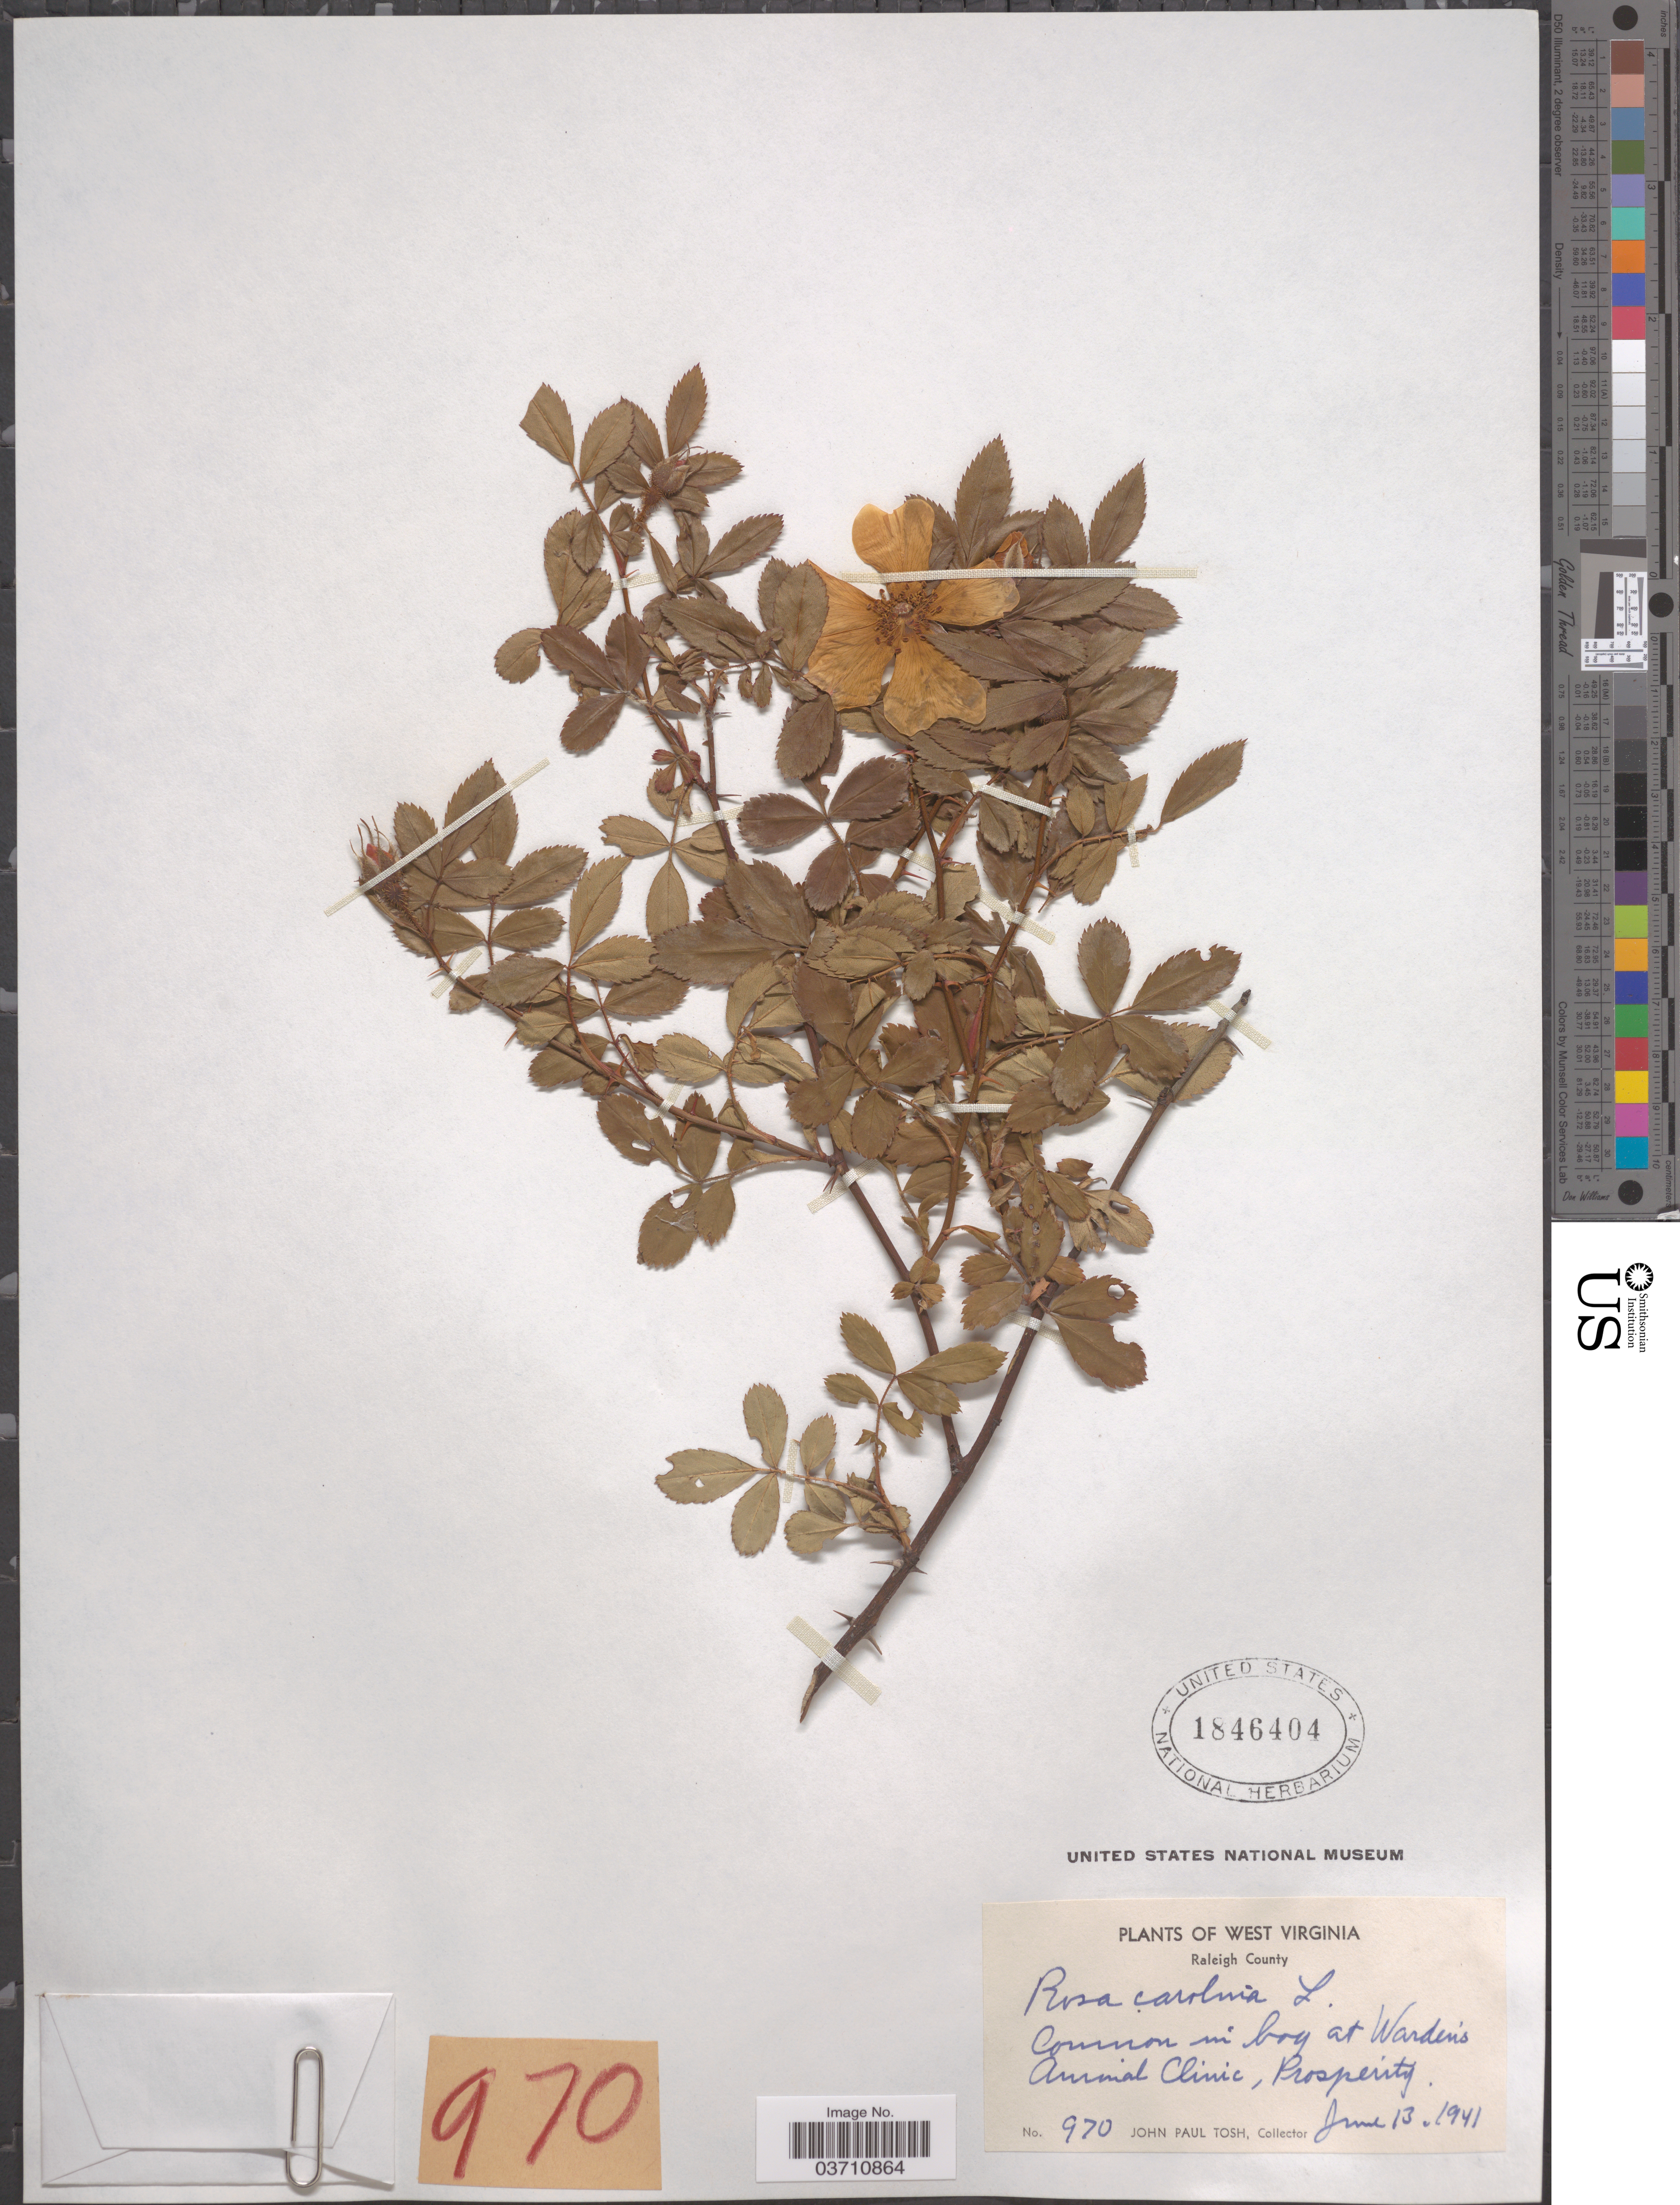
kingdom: Plantae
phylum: Tracheophyta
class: Magnoliopsida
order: Rosales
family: Rosaceae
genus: Rosa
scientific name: Rosa carolina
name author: L.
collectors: J. Tosh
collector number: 970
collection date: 1941-06-13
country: United States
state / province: West Virginia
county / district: Raleigh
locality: Raleigh County. At Warden's Animal Clinic, Prosperity.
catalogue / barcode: US 1846404